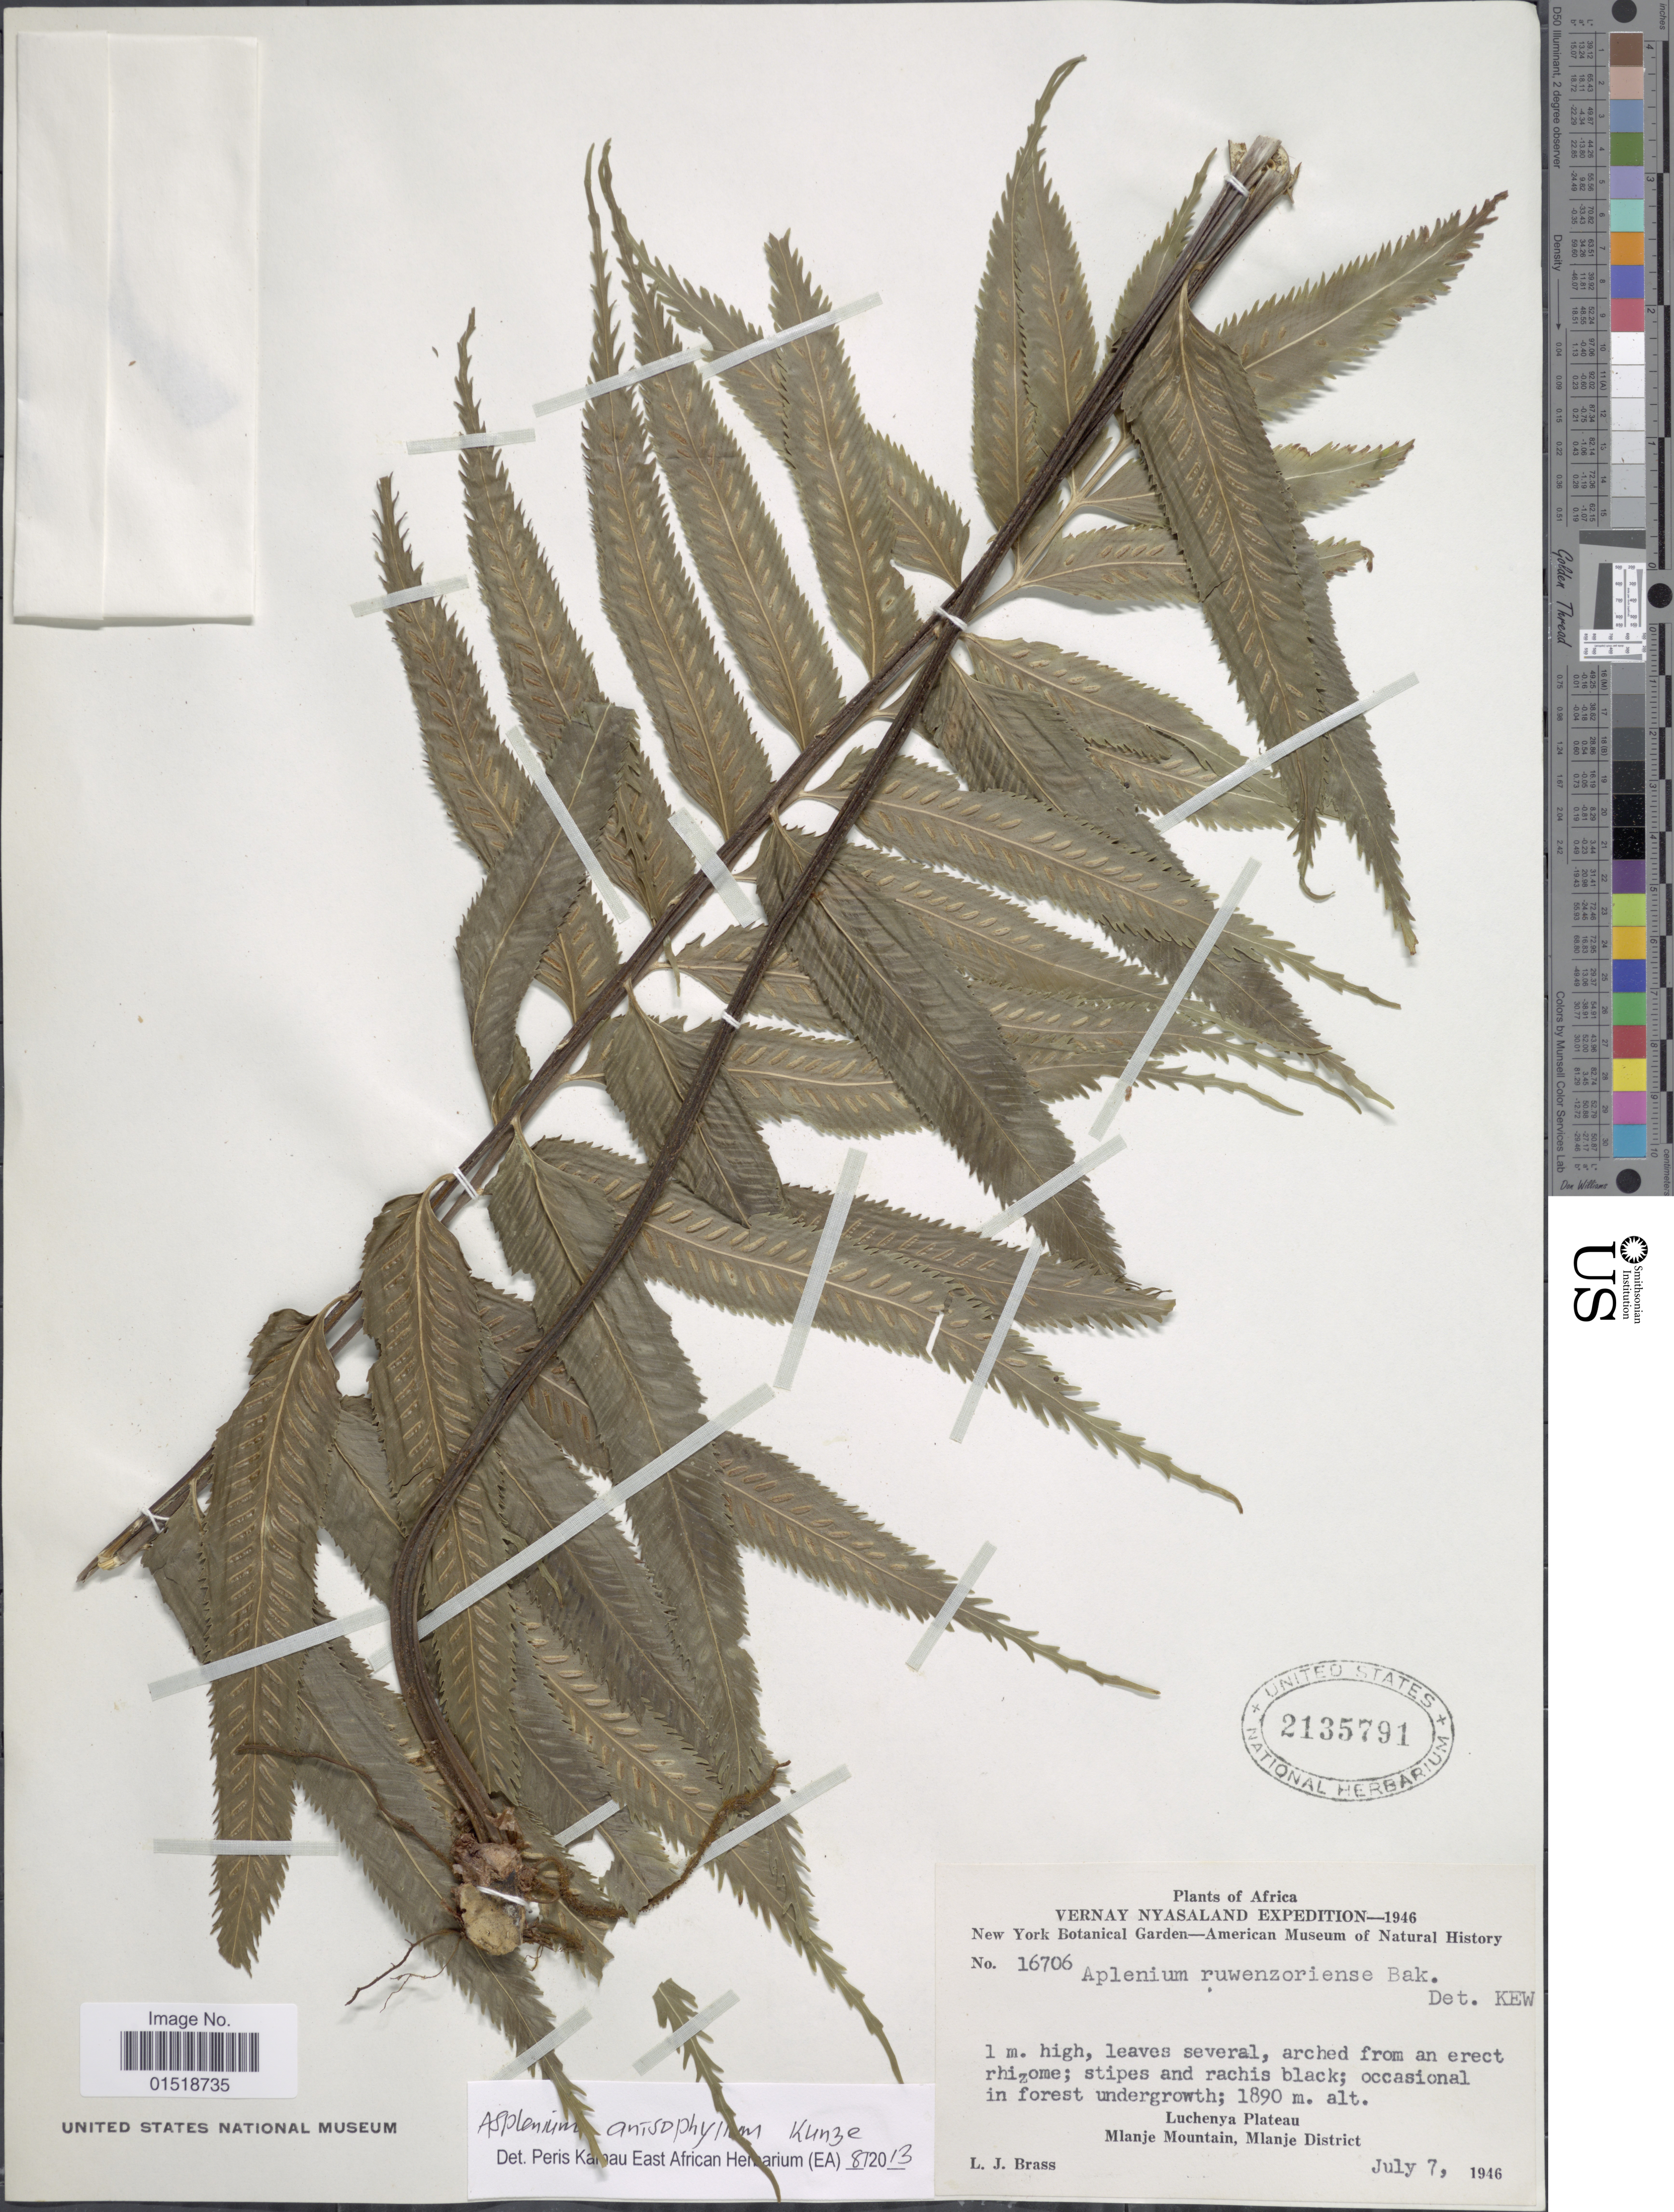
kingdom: Plantae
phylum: Tracheophyta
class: Polypodiopsida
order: Polypodiales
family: Aspleniaceae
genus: Asplenium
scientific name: Asplenium anisophyllum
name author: Kunze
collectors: L. J. Brass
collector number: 16706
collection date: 1946-07-07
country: Malawi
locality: Africa. Luchenya Plateau. Mlanje Mountain, Mlanje District.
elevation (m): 1890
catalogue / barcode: US 2135791